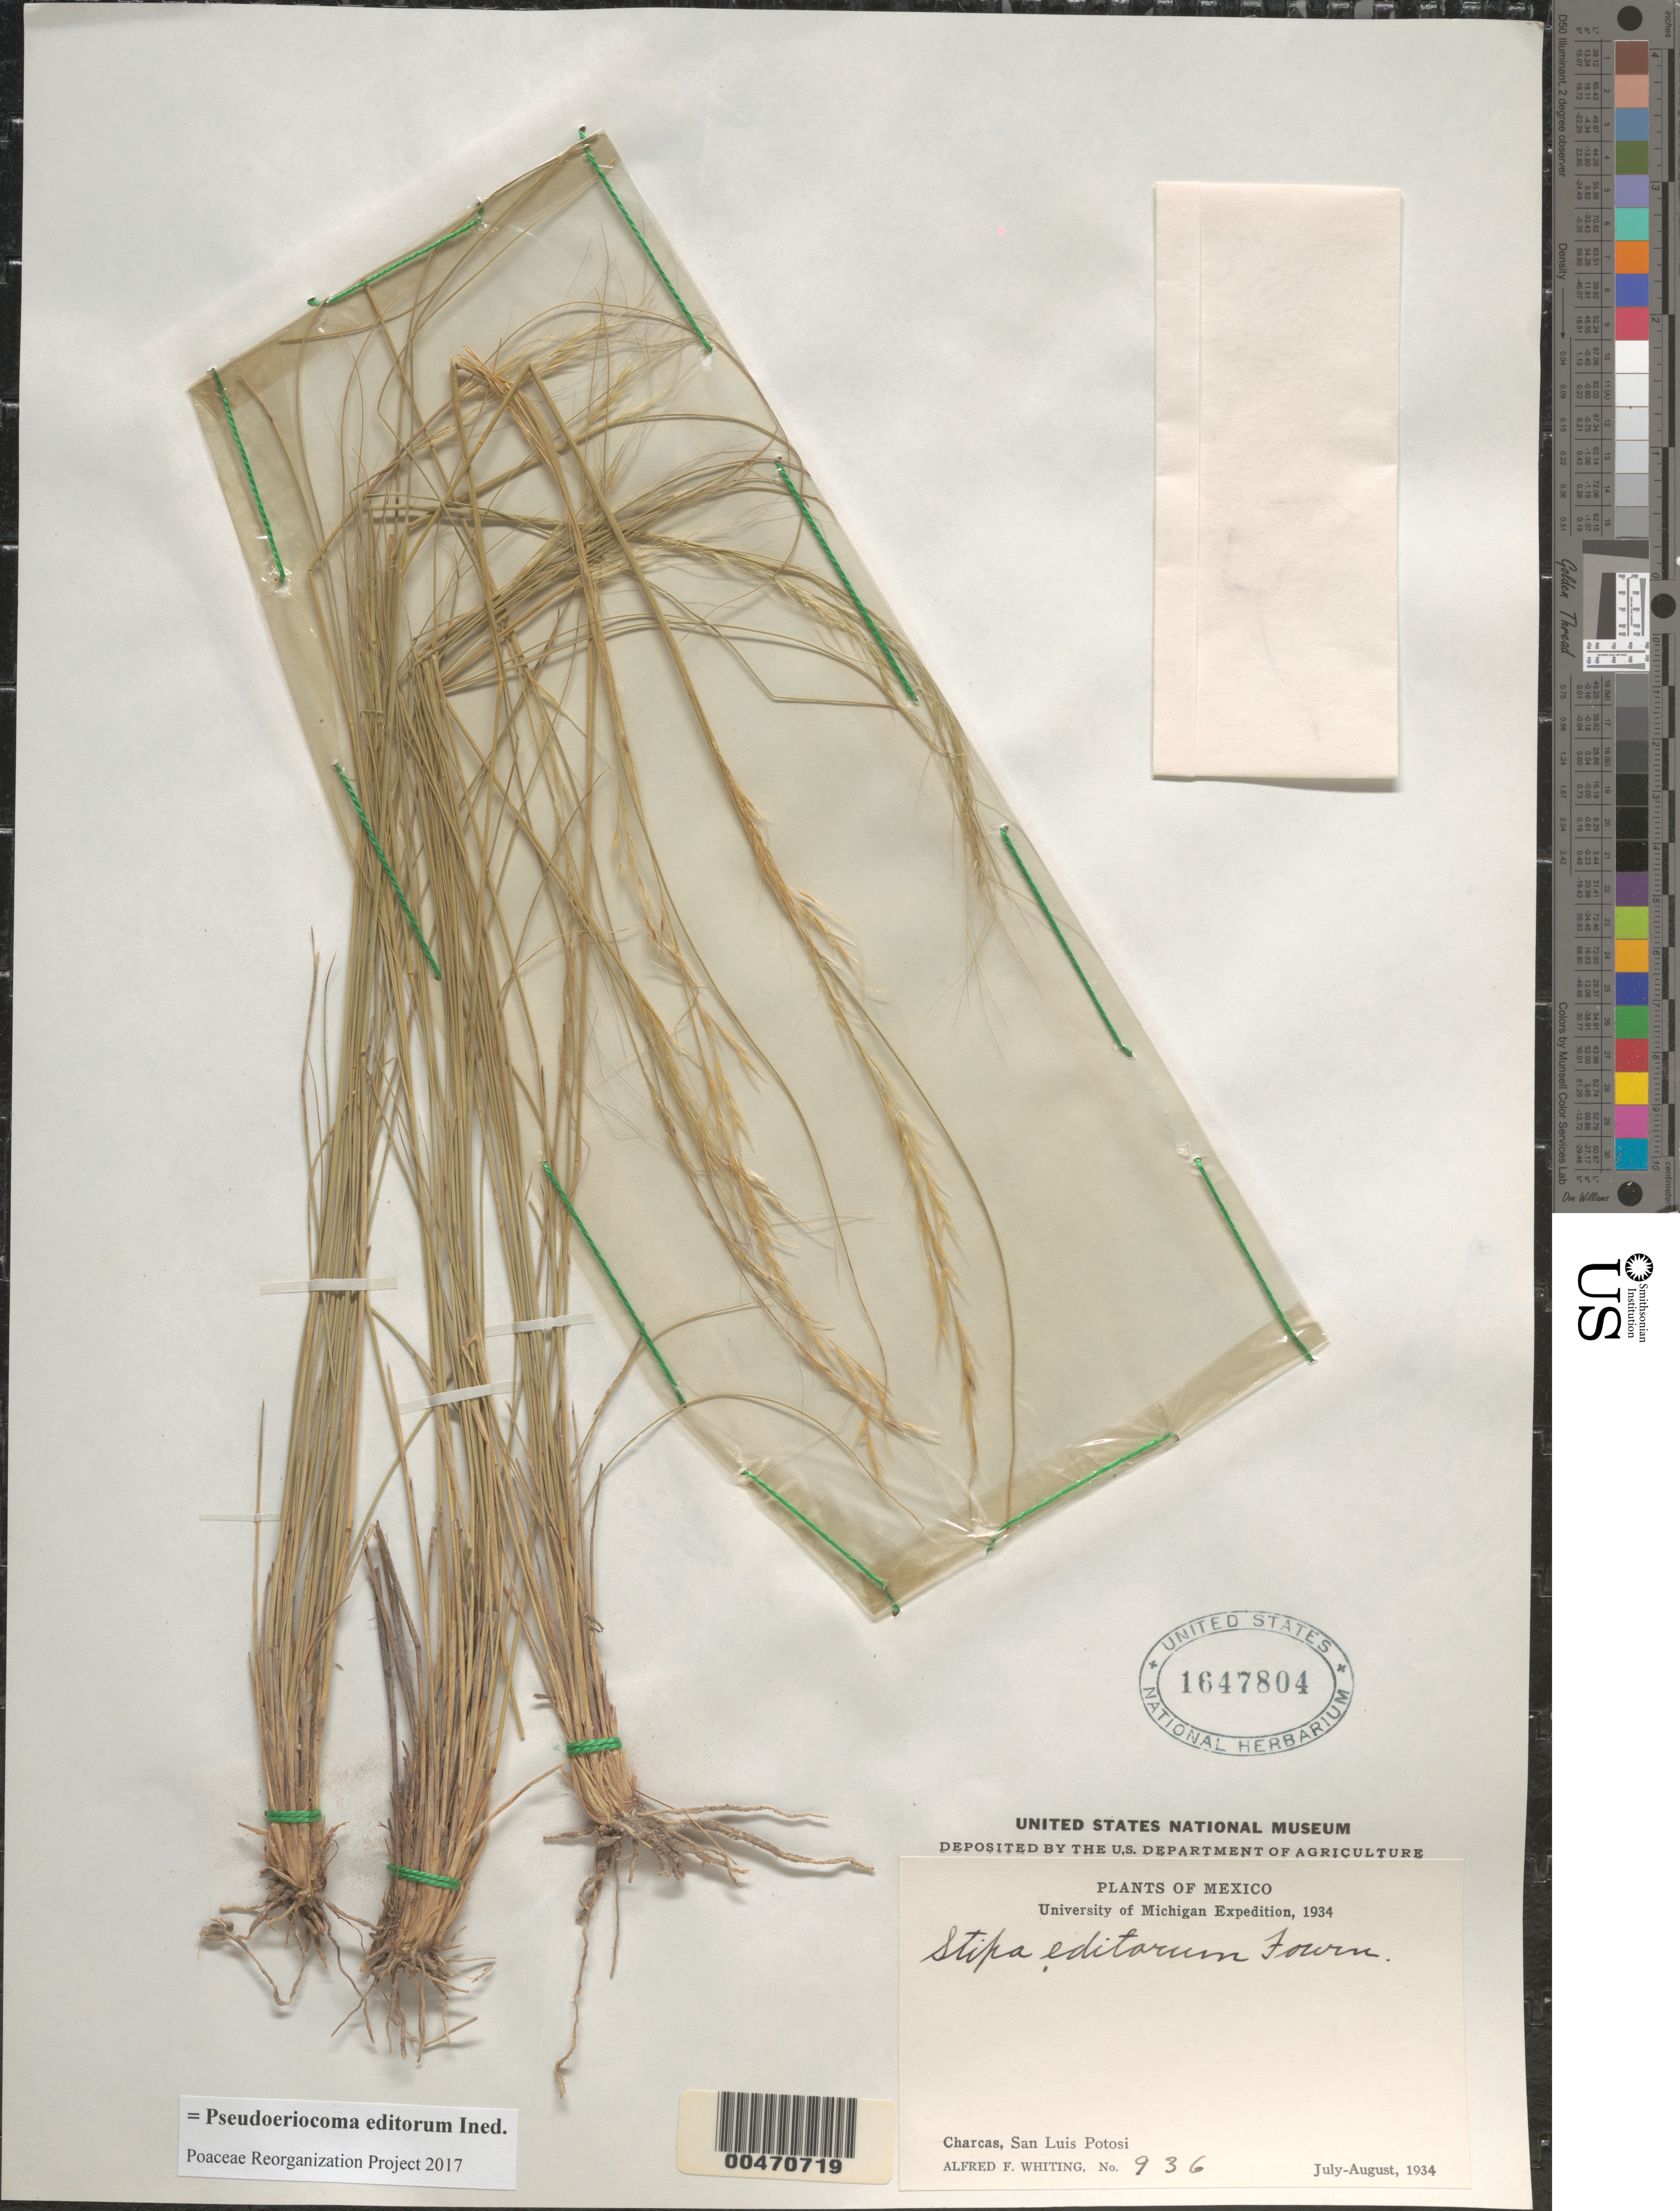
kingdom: Plantae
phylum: Tracheophyta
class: Liliopsida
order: Poales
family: Poaceae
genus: Pseudoeriocoma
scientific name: Pseudoeriocoma editorum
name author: (E. Fourn.) Romasch.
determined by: Poaceae Reorganization Project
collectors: A. F. Whiting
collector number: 936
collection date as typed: Jul 1934 to Aug 1934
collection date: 1934-07/1934-08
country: Mexico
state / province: San Luis Potosi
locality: Charcas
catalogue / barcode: US 1647804